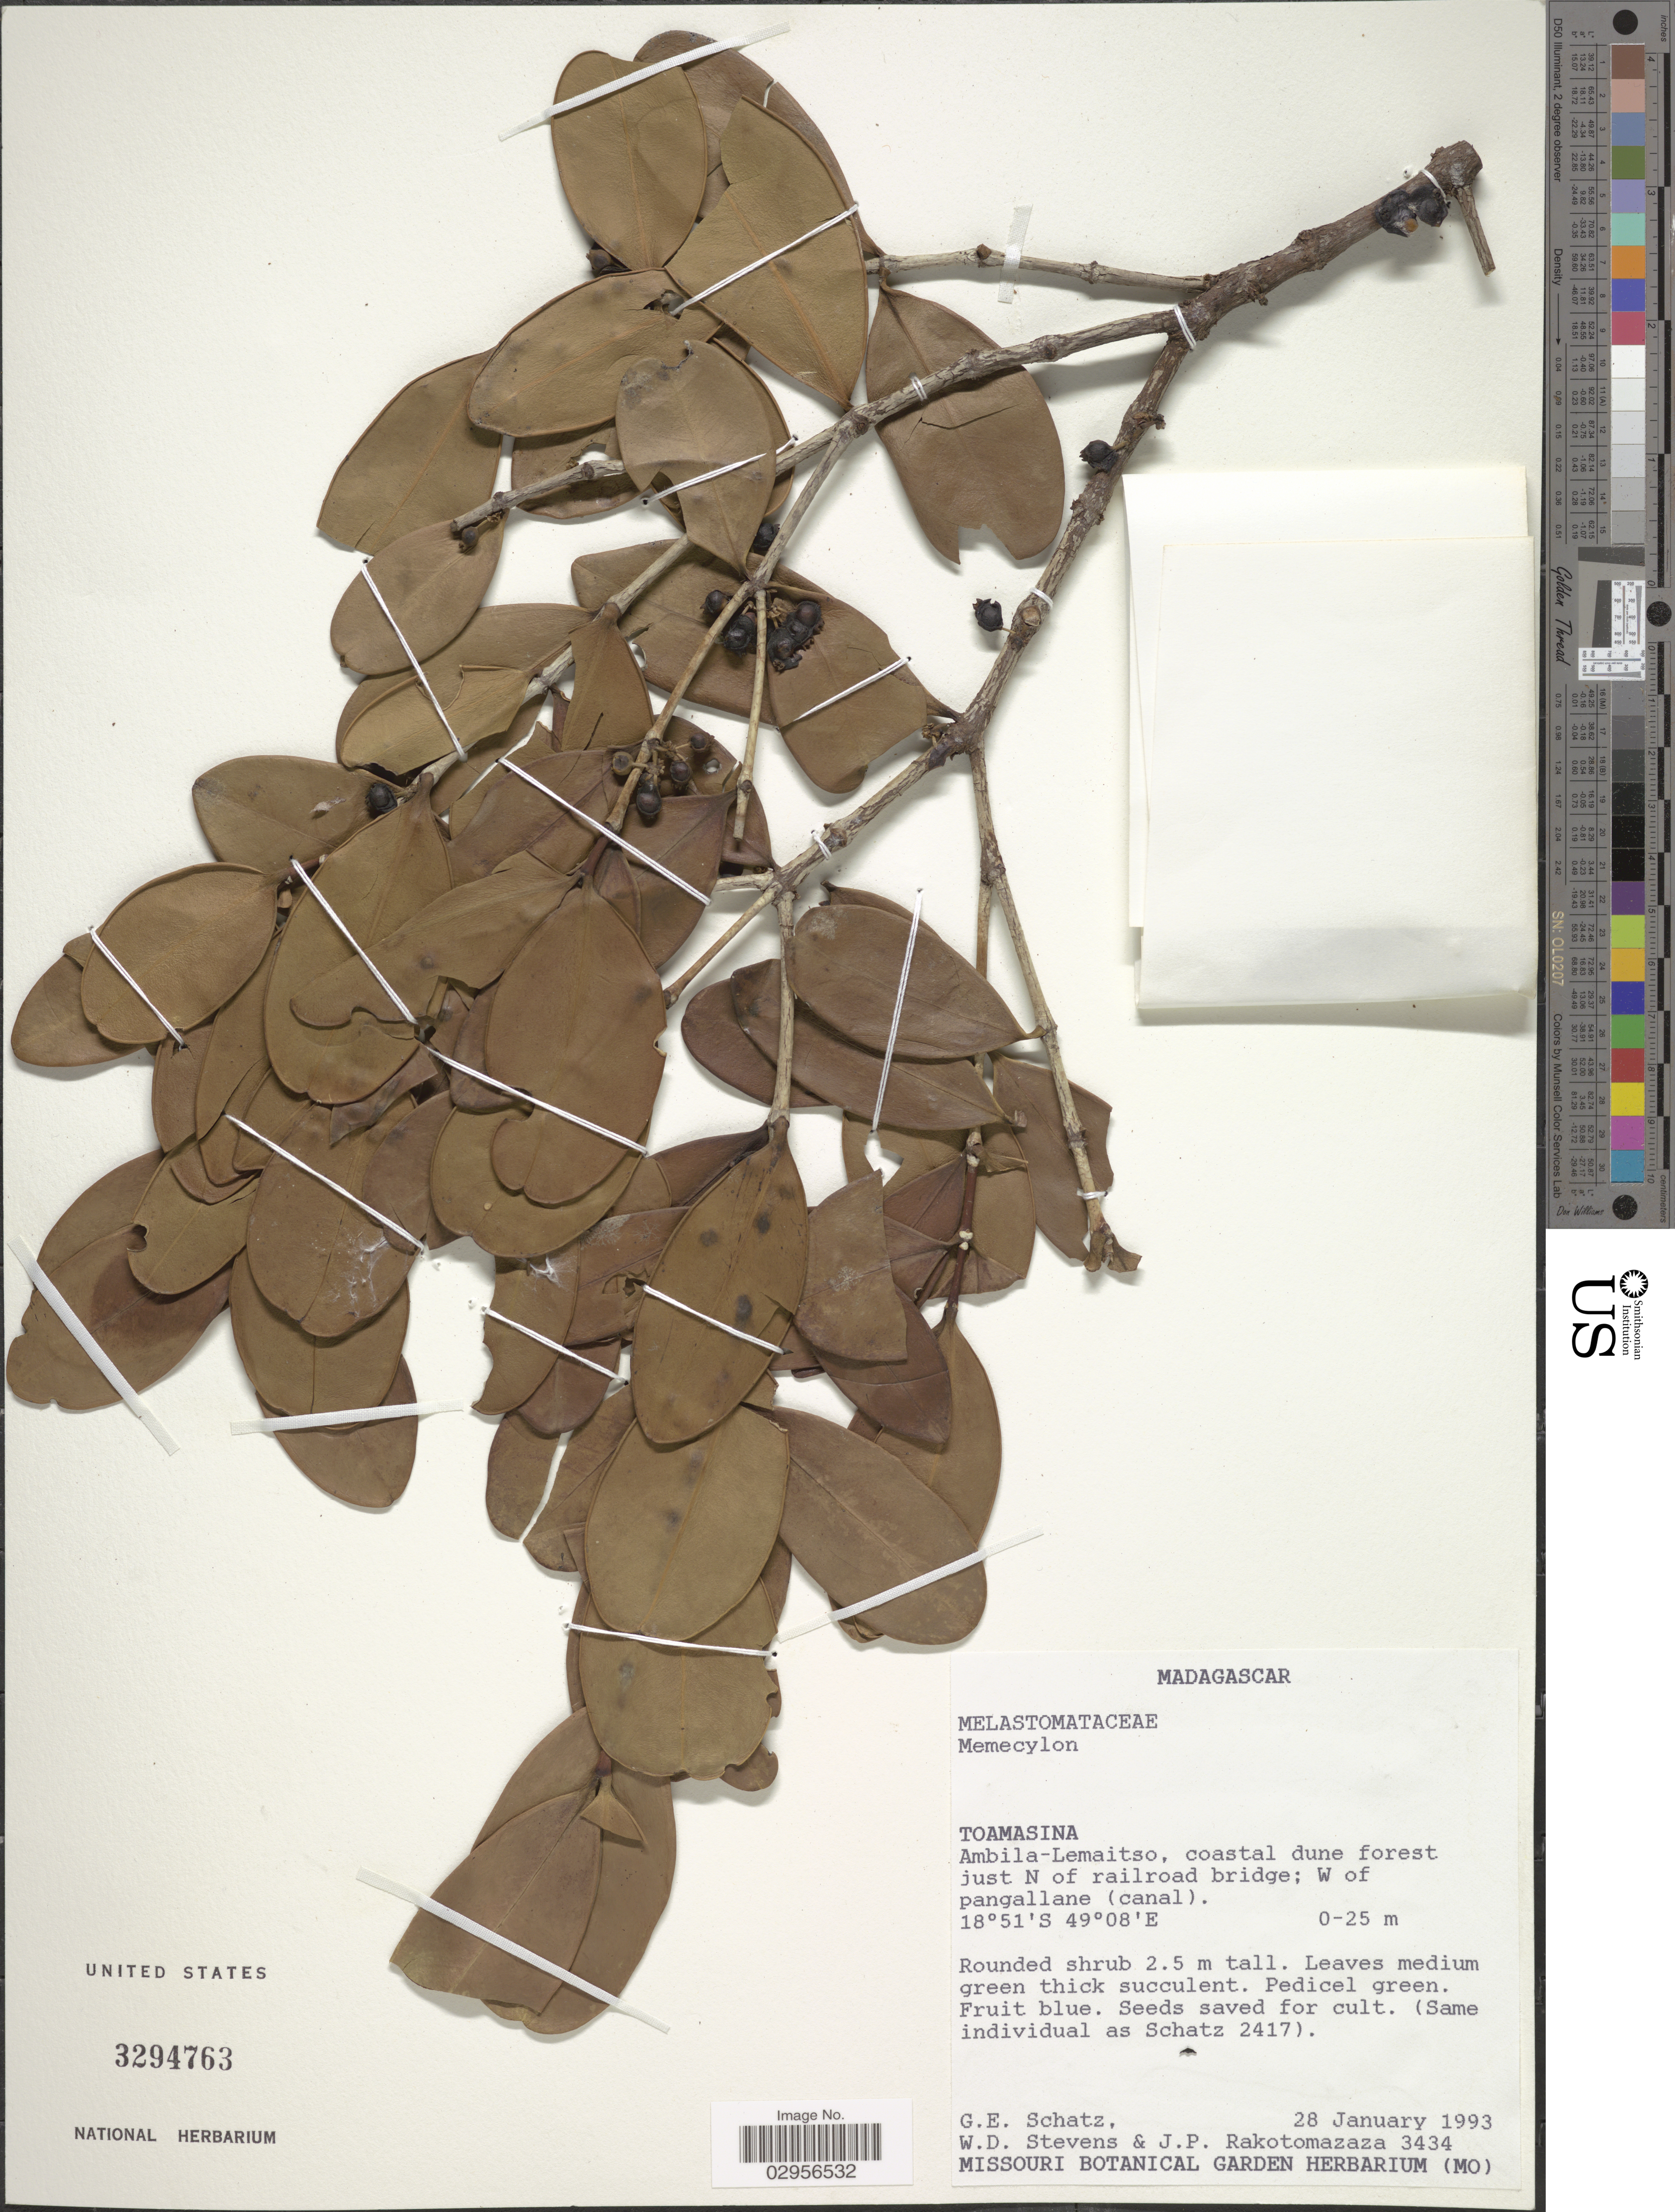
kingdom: Plantae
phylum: Tracheophyta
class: Magnoliopsida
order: Myrtales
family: Melastomataceae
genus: Memecylon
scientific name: Memecylon sp.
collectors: G. Schatz, W. D. Stevens & J. Rakotomazaza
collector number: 3434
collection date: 1993-01-28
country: Madagascar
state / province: Atsinanana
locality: Ambila-Lemaitso, coastal dune forest just N of railroad bridge; W of pangallane (canal).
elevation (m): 0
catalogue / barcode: US 3294763